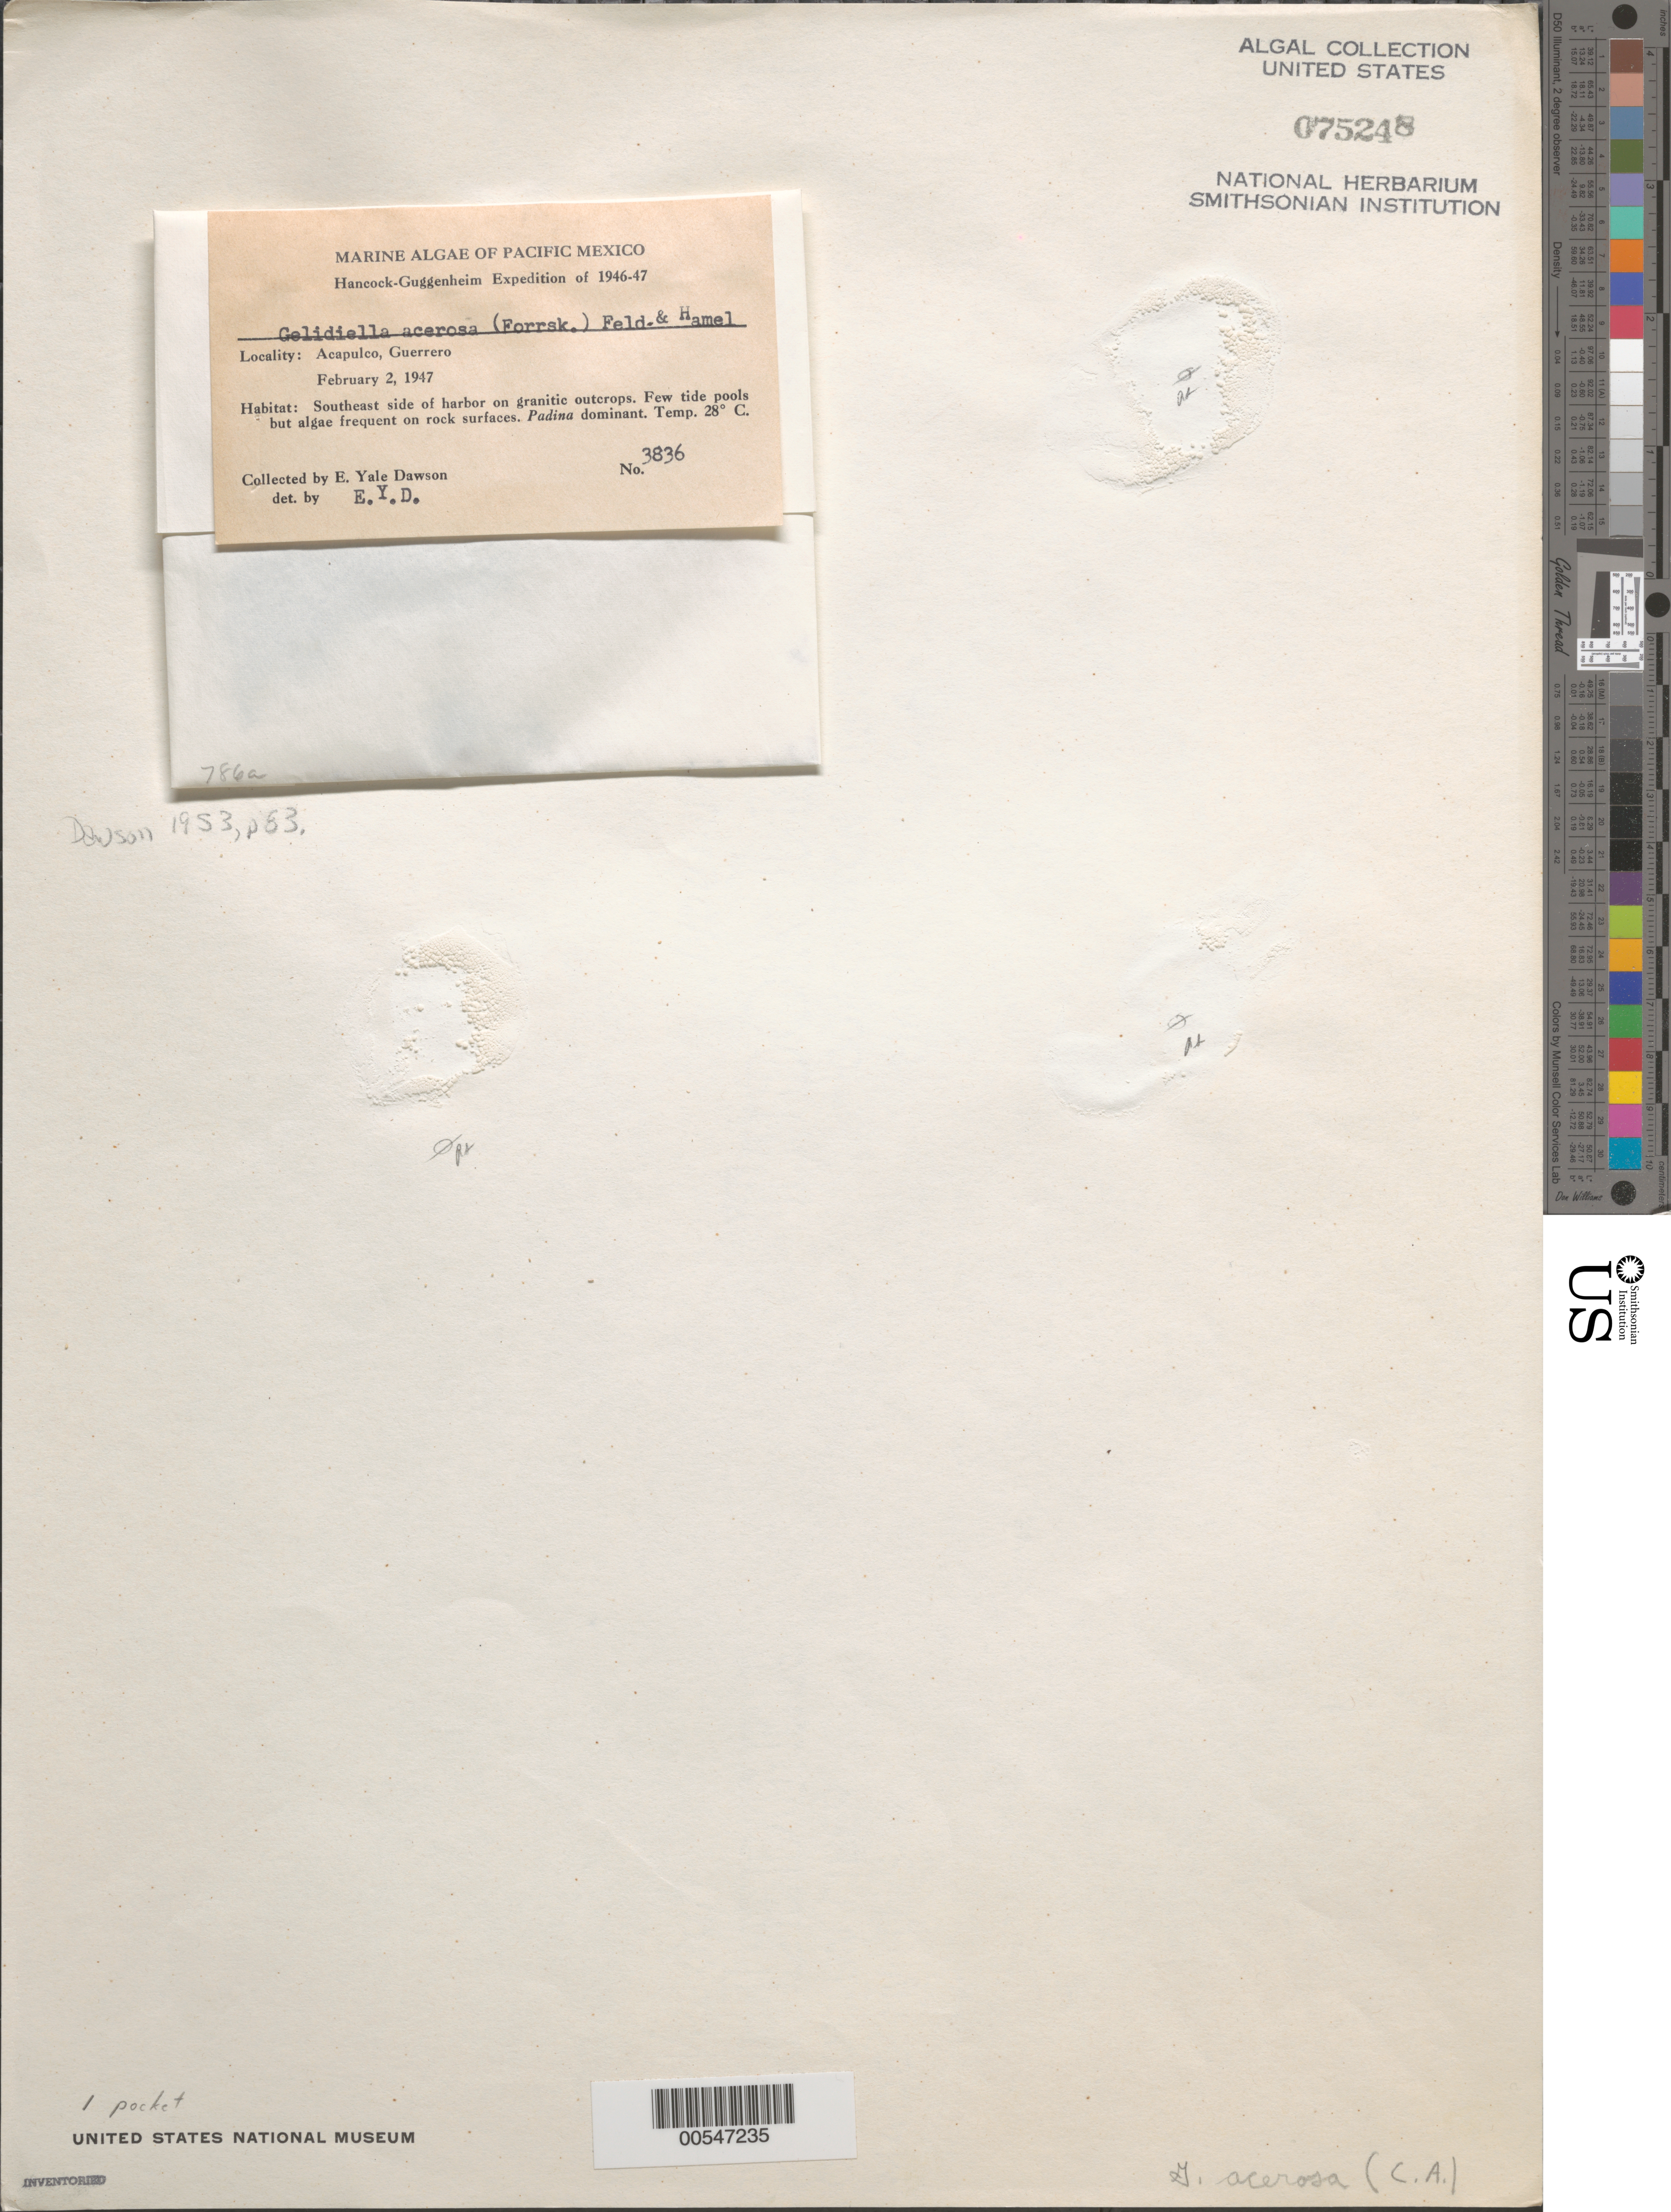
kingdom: Plantae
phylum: Rhodophyta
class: Florideophyceae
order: Gelidiales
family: Gelidiellaceae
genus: Gelidiella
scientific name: Gelidiella acerosa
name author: (Forssk.) Feldmann & G. Hamel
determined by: Dawson, E. Y.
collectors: E. Y. Dawson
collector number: EYD 3836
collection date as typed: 02 Feb 1947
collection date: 1947-02-02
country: Mexico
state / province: Guerrero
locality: Acapulco harbor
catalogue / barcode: US 75248